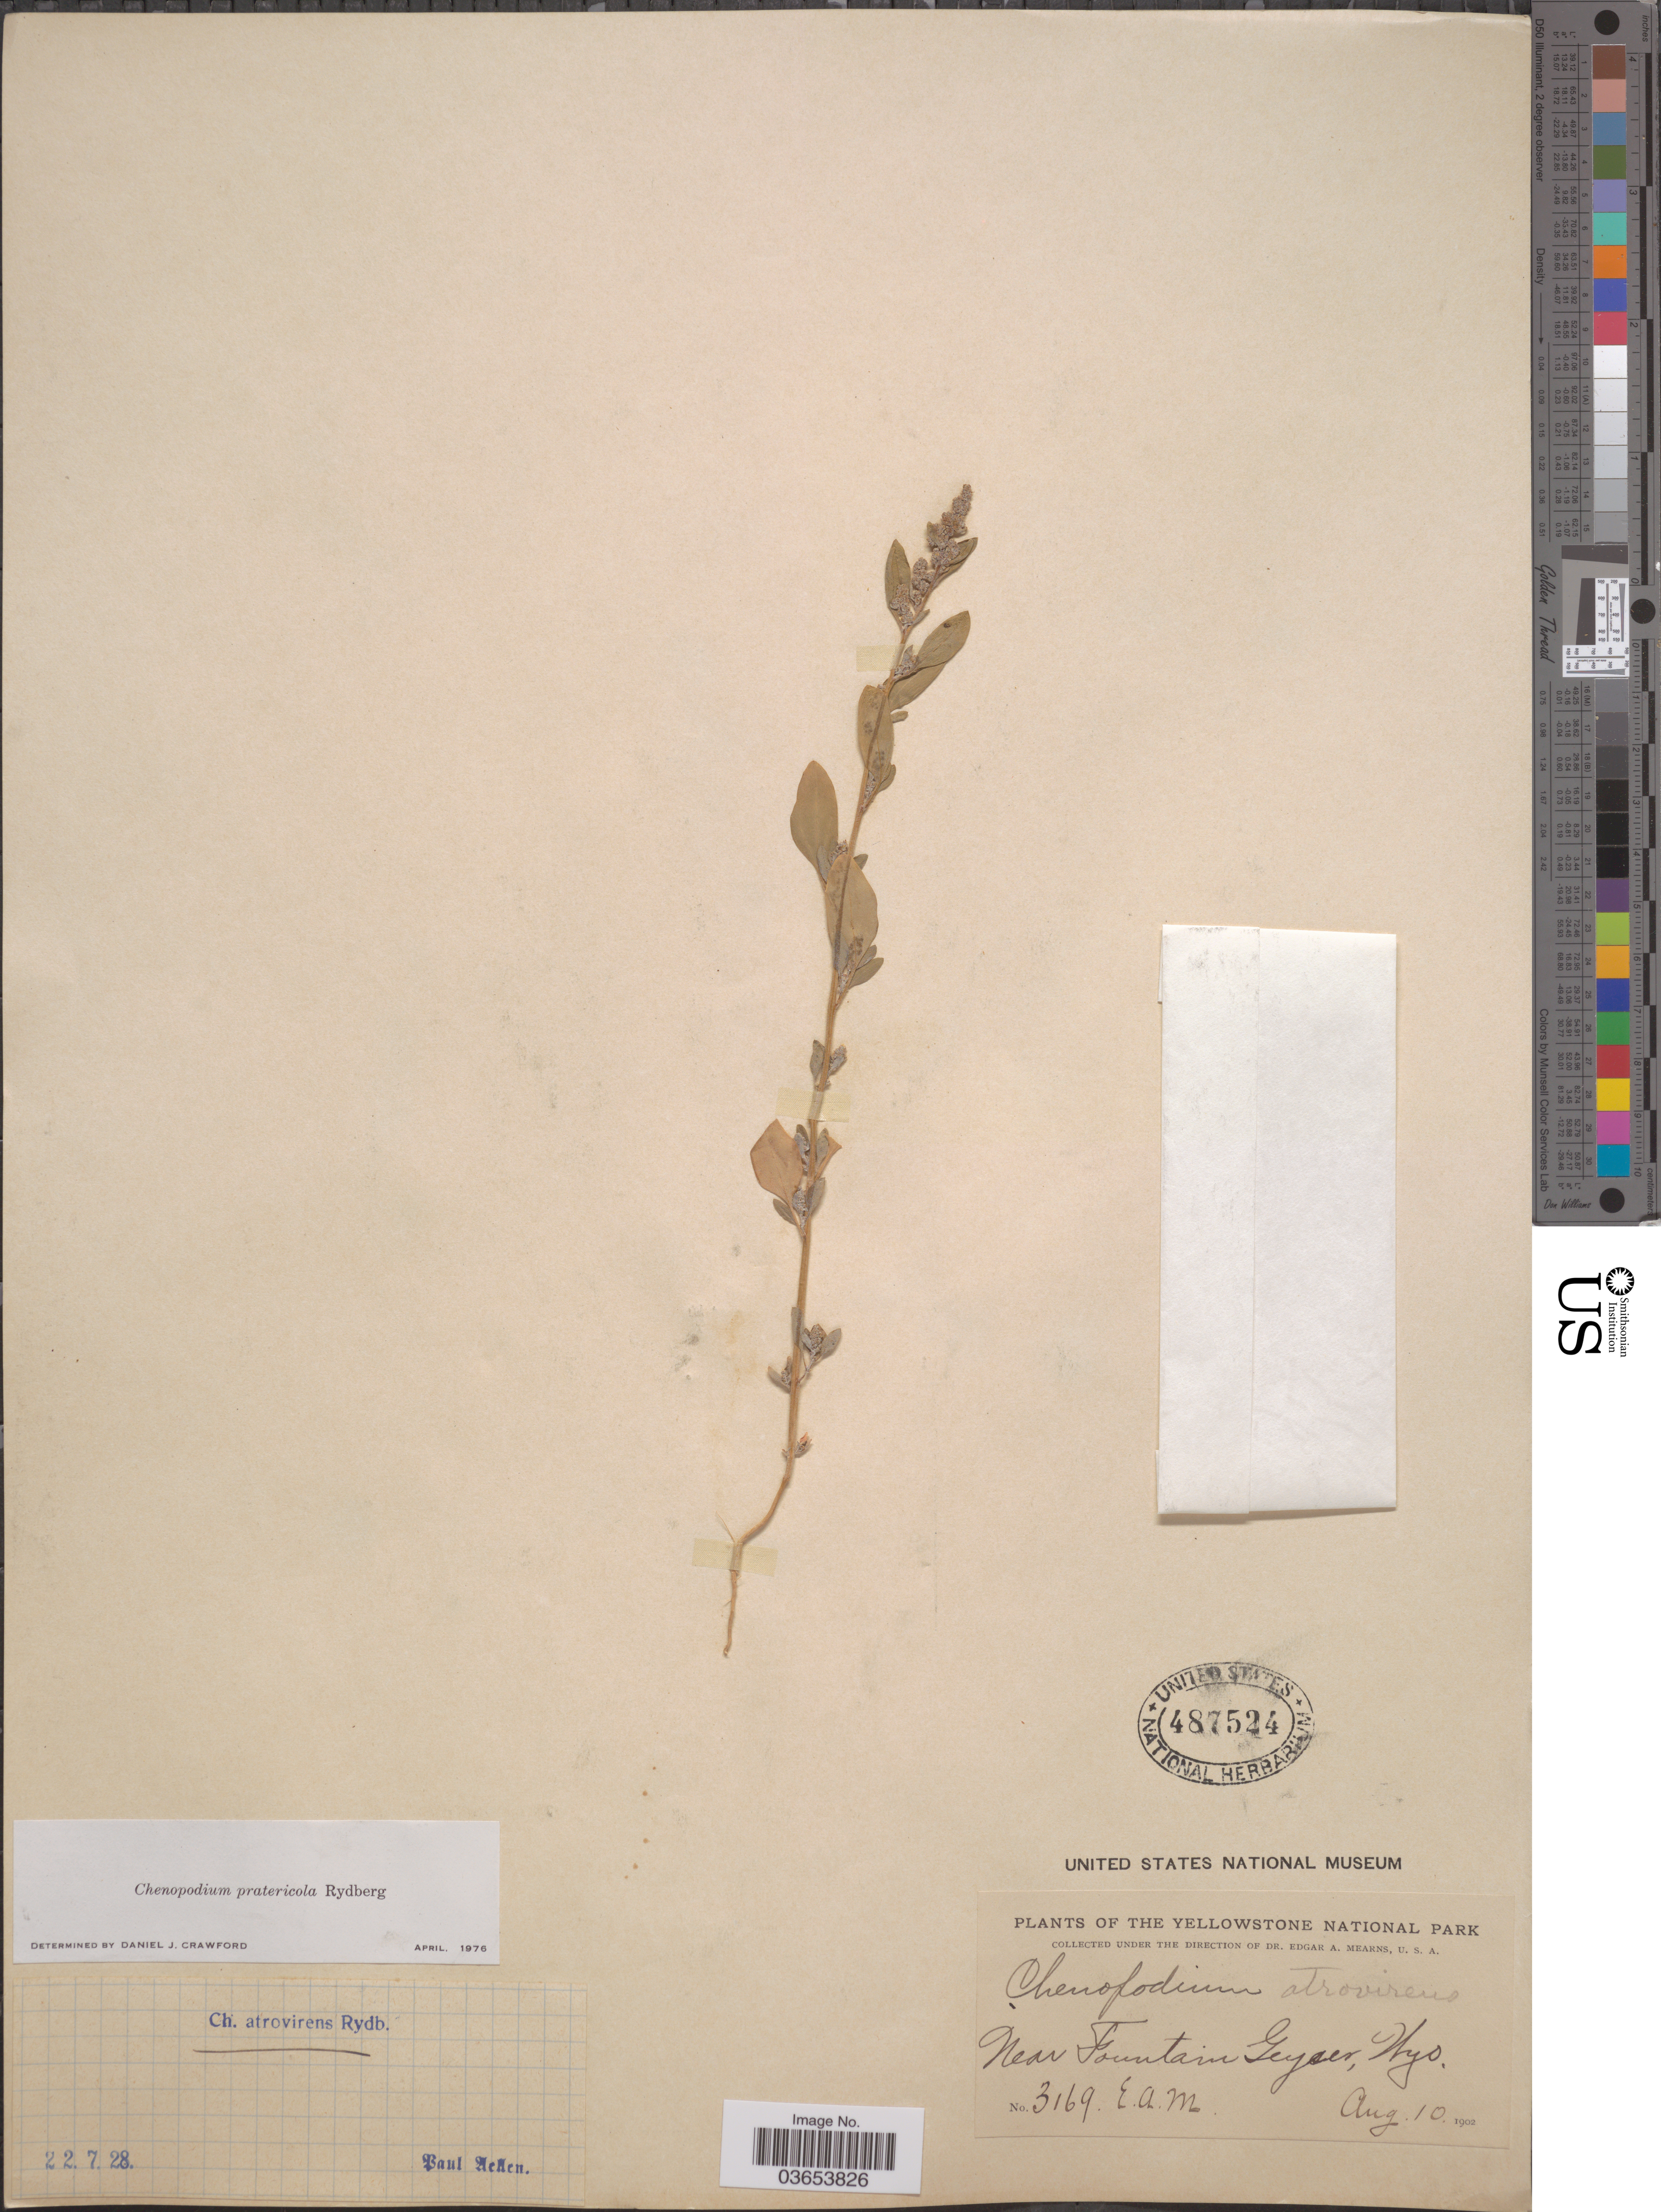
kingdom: Plantae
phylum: Tracheophyta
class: Magnoliopsida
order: Caryophyllales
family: Amaranthaceae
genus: Chenopodium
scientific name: Chenopodium pratericola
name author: Rydb.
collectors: E. A. Mearns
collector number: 3169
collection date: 1902-08-10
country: United States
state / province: Wyoming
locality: The Yellowstone National Park. Near Fountain Geyser.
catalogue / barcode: US 487524